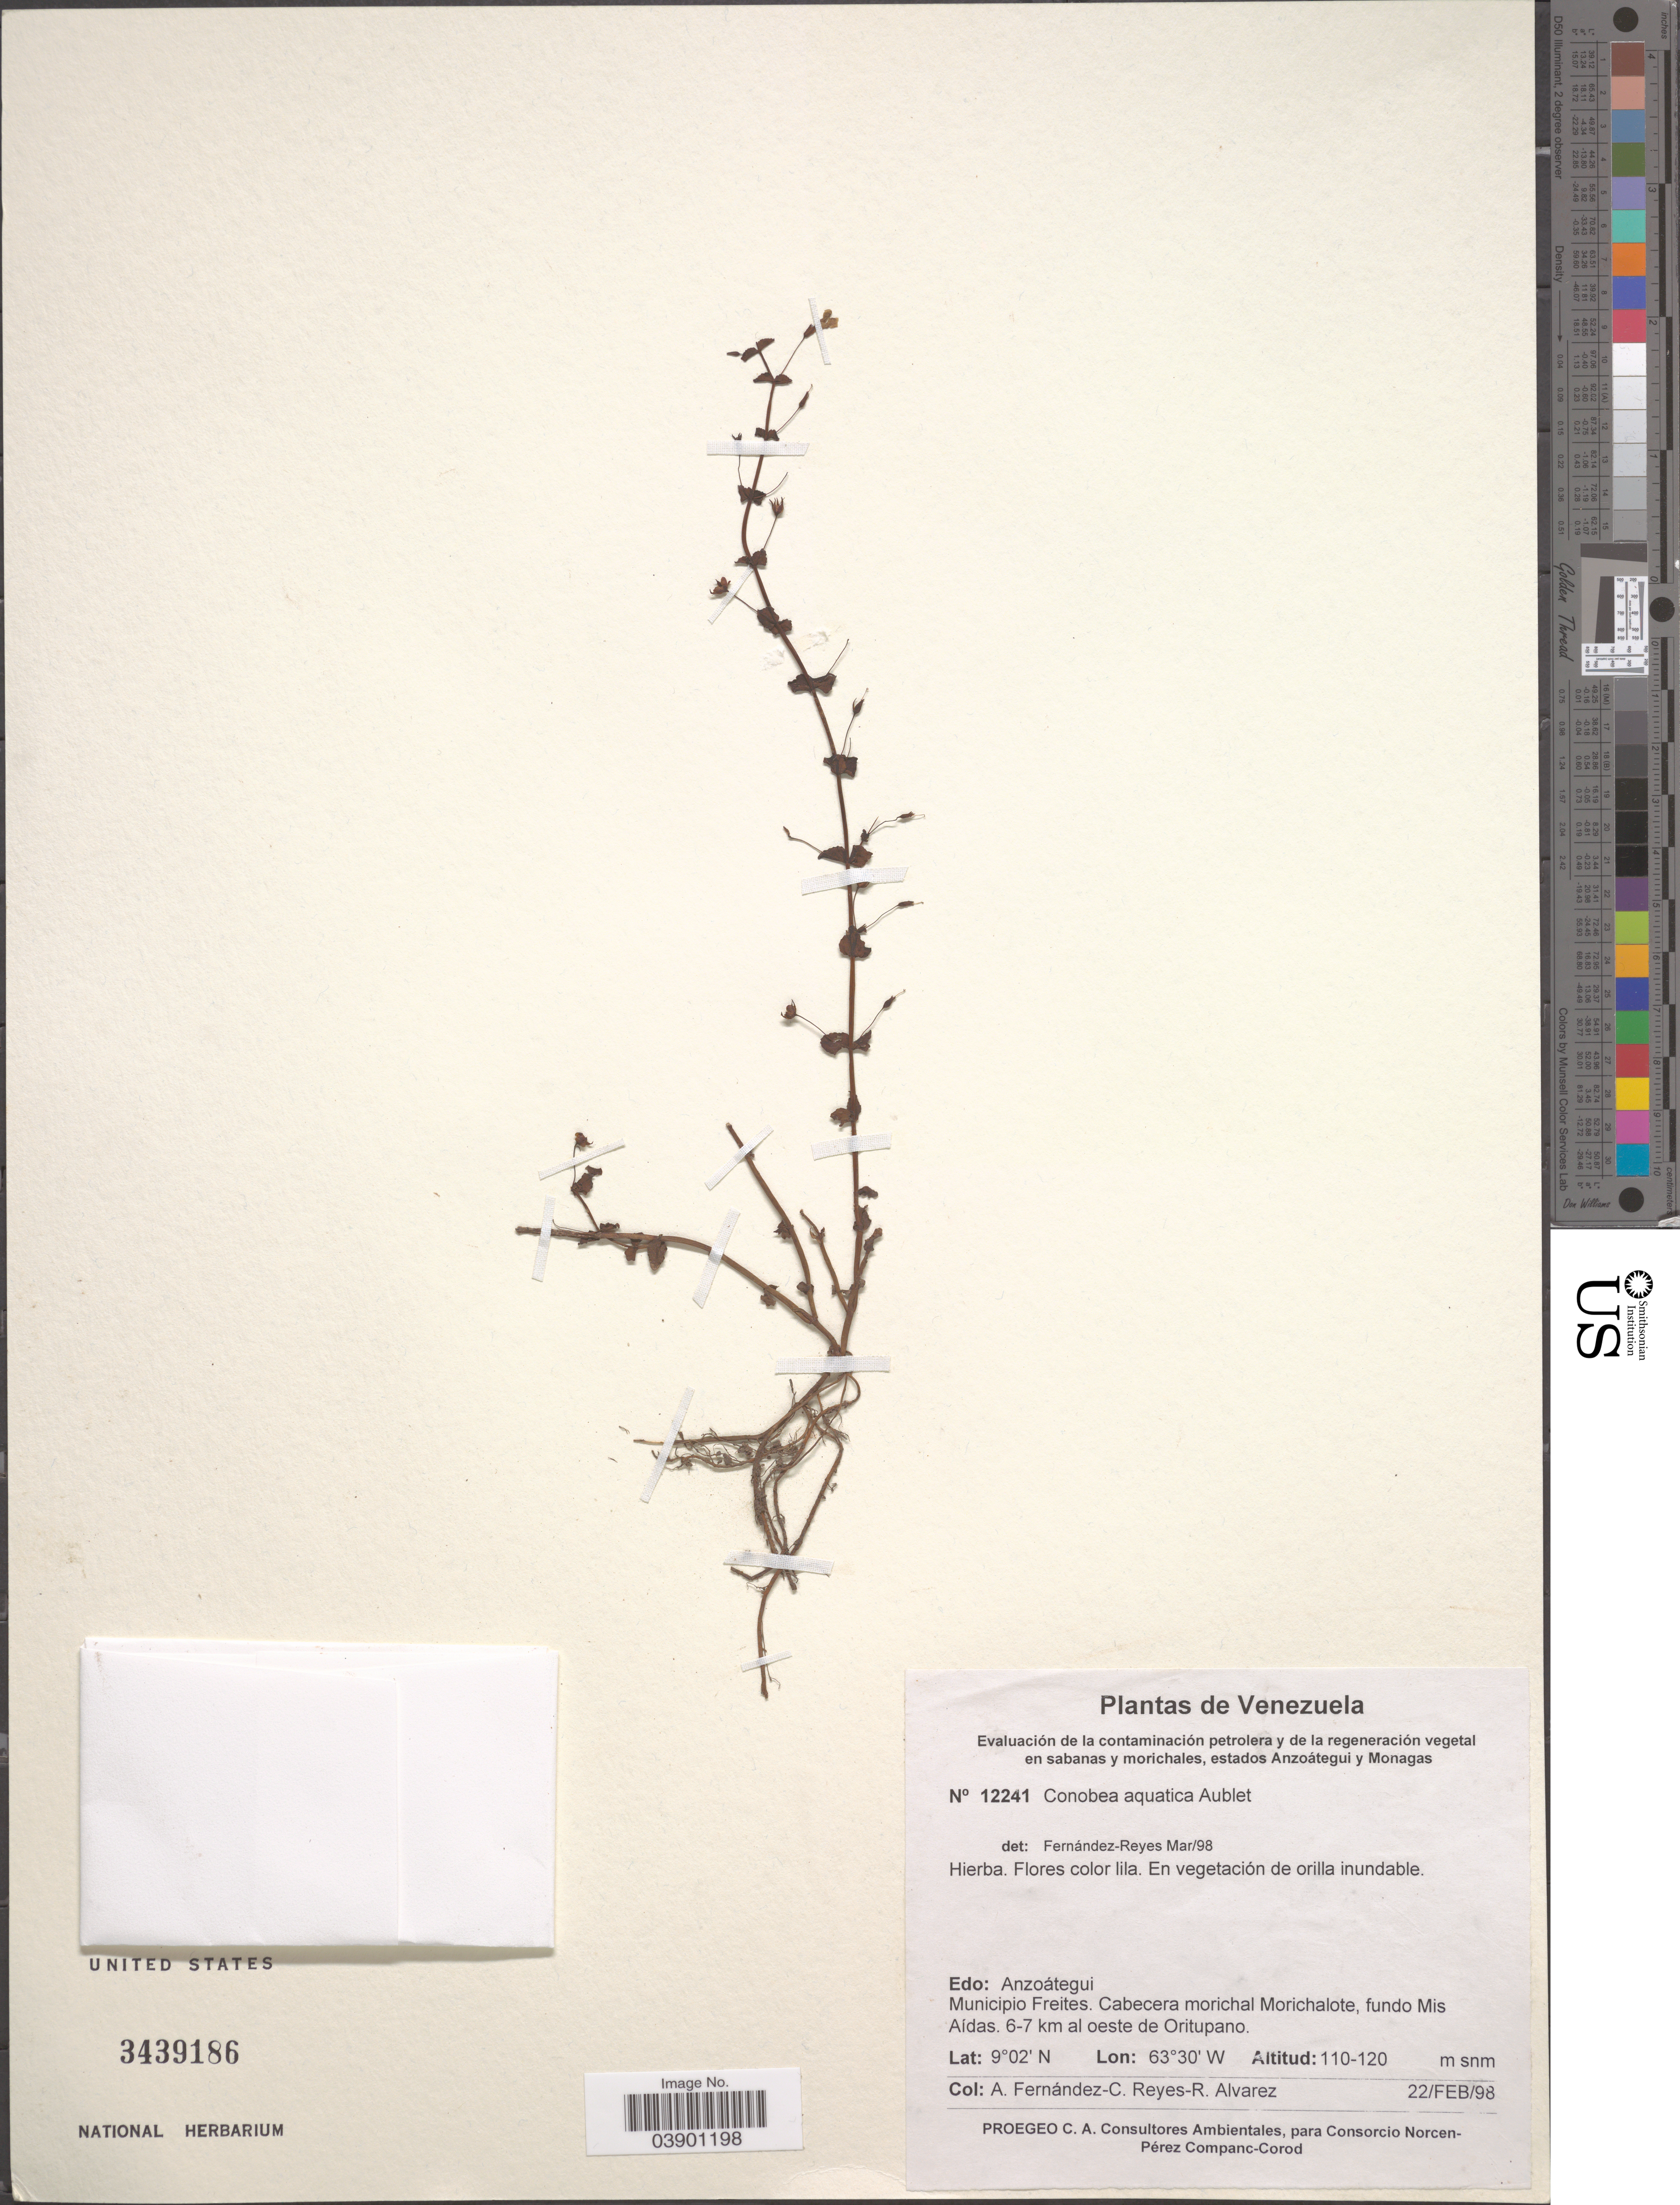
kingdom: Plantae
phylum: Tracheophyta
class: Magnoliopsida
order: Lamiales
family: Plantaginaceae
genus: Conobea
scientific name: Conobea aquatica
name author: Aubl.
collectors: A. Fernández C., Reyes & -- Alvarez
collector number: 12241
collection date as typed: Transcribed d/m/y: 22/2/98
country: Venezuela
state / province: Anzoategui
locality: Municipio Freites. Cabecera morichal Morichalote, fundo Mis Aídas. 6-7 km al oeste de Oritupano.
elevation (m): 110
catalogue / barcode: US 3439186